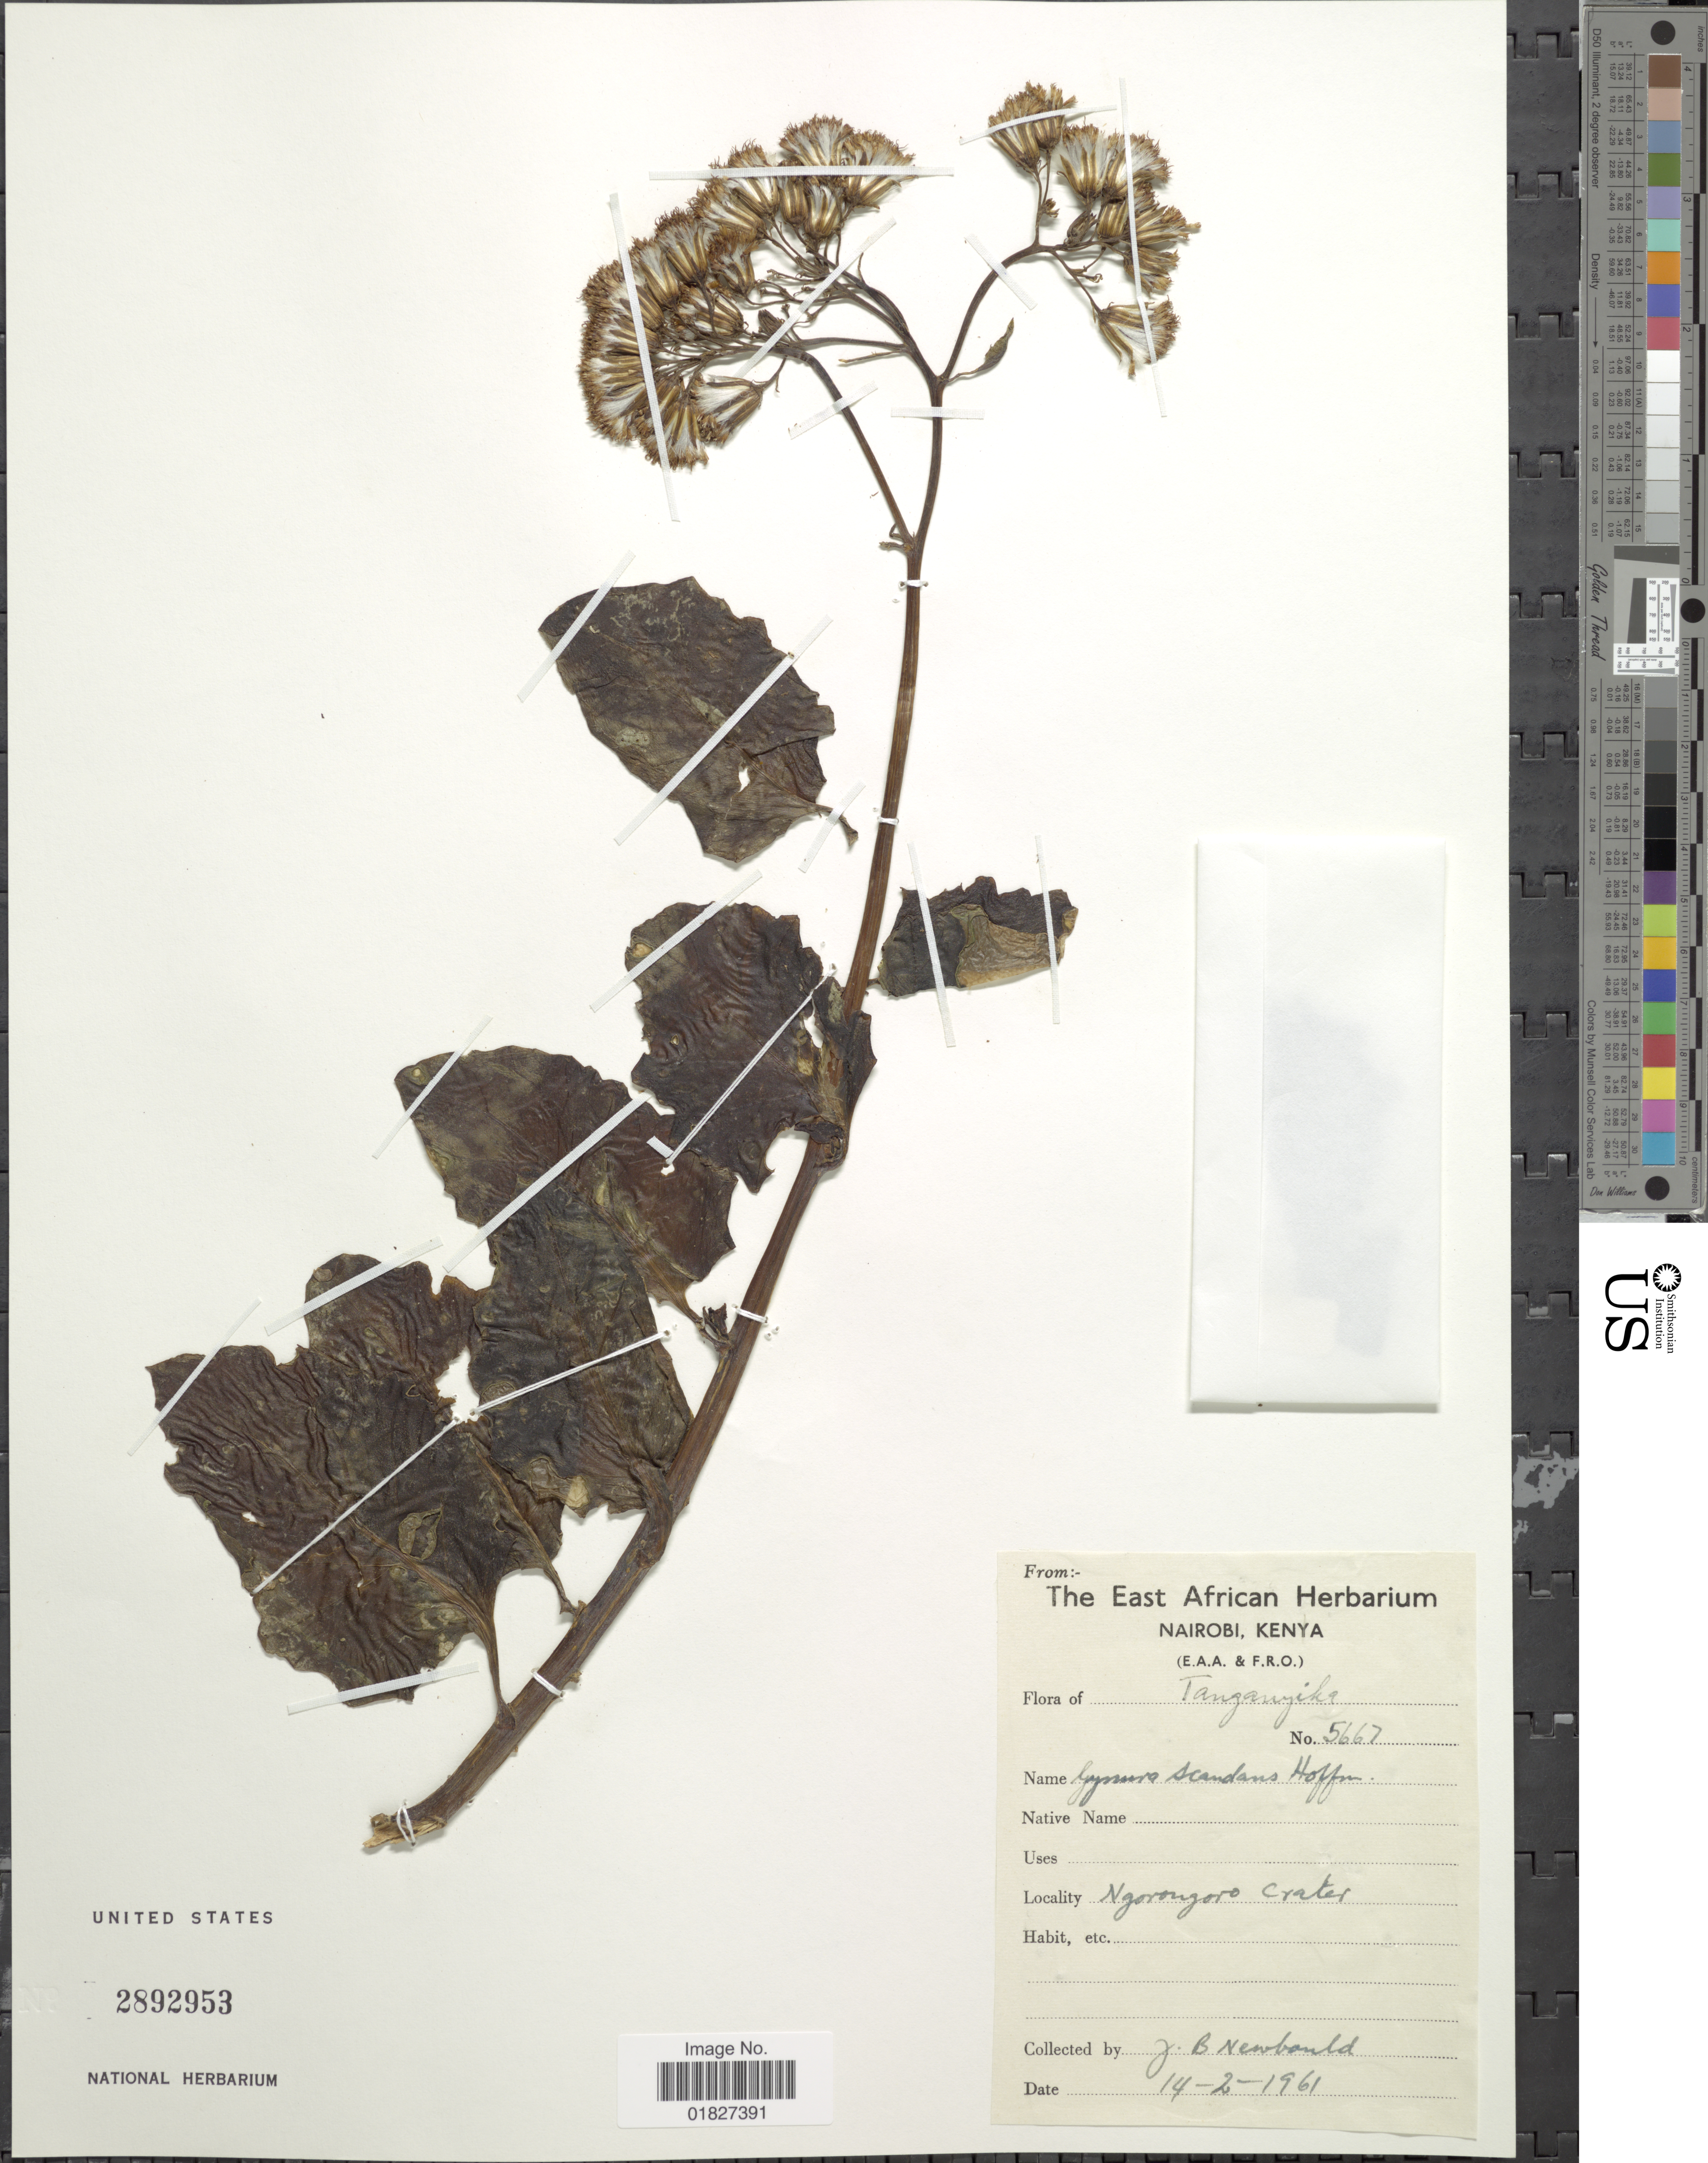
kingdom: Plantae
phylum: Tracheophyta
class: Magnoliopsida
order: Asterales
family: Asteraceae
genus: Gynura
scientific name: Gynura scandens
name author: O. Hoffm.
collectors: J. Newbould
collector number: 5667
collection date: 1961-02-14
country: Tanzania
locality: Tanganyika, Ngorongoro Crater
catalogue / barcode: US 2892953